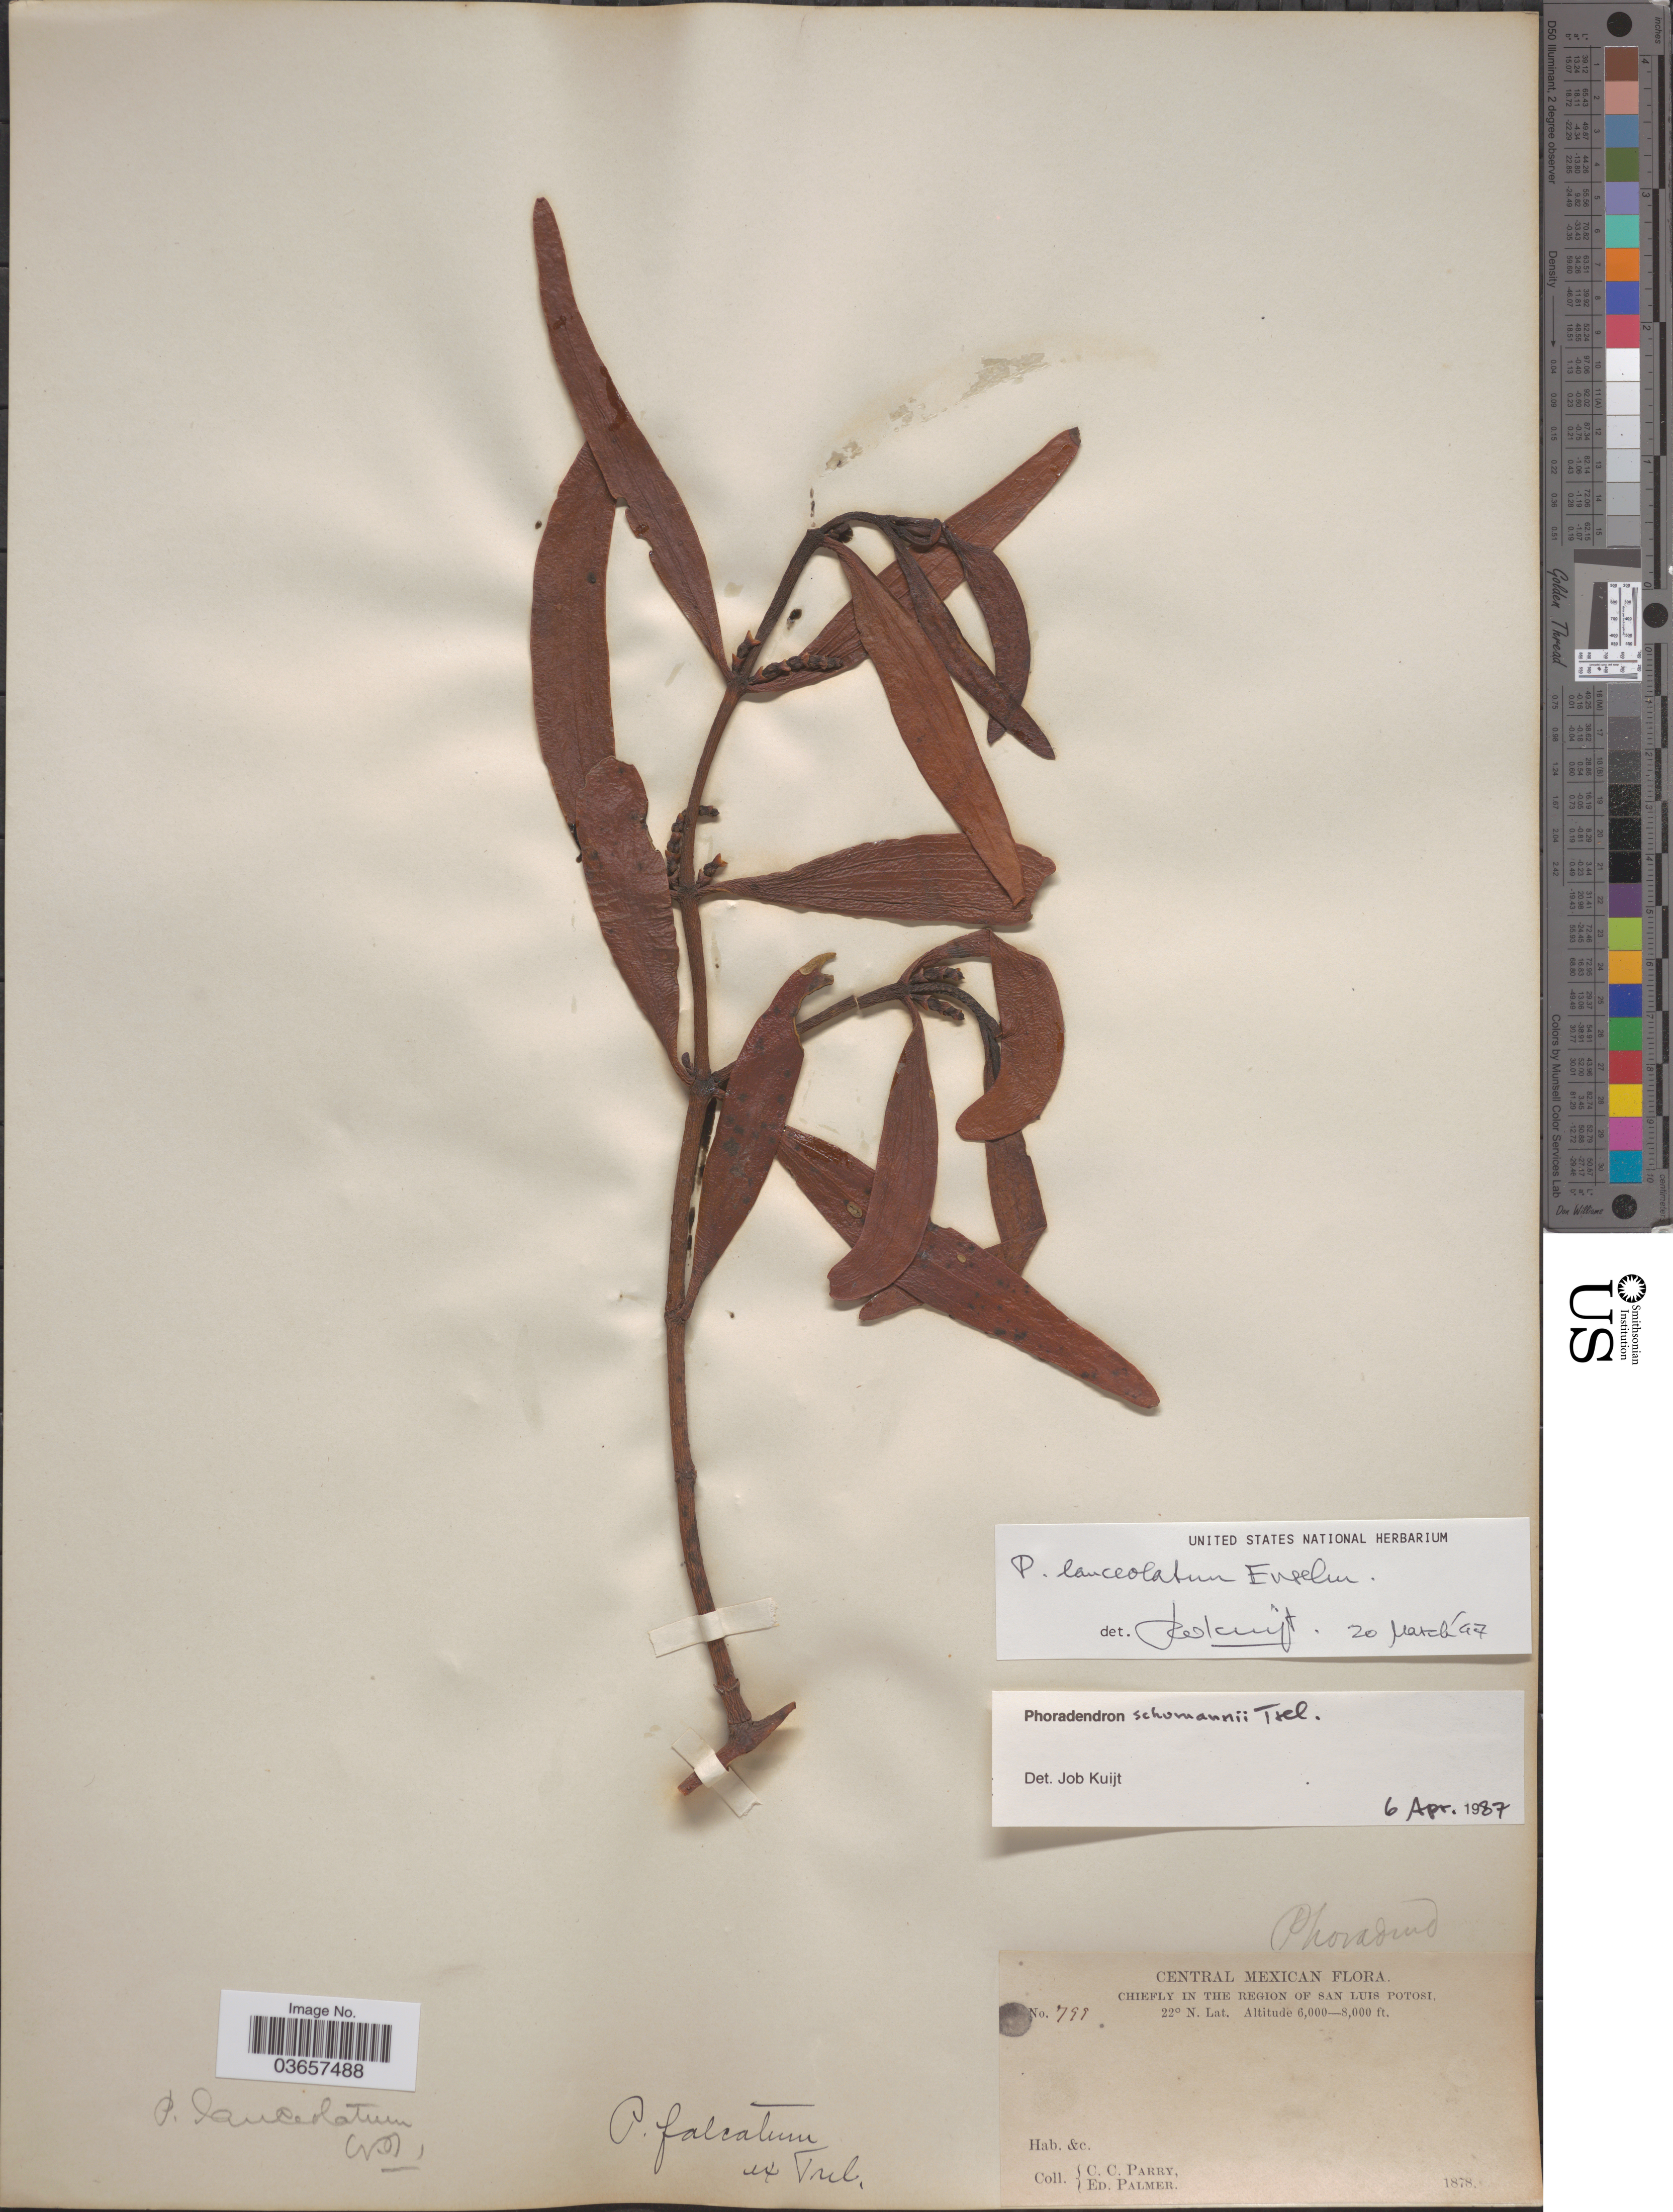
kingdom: Plantae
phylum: Tracheophyta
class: Magnoliopsida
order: Santalales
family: Viscaceae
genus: Phoradendron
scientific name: Phoradendron lanceolatum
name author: Engelm.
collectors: C. C. Parry & E. Palmer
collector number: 799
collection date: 1878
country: Mexico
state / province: San Luis Potosí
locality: Central Mexican. Chiefly in the Region of San Luis Potosi.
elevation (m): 1829